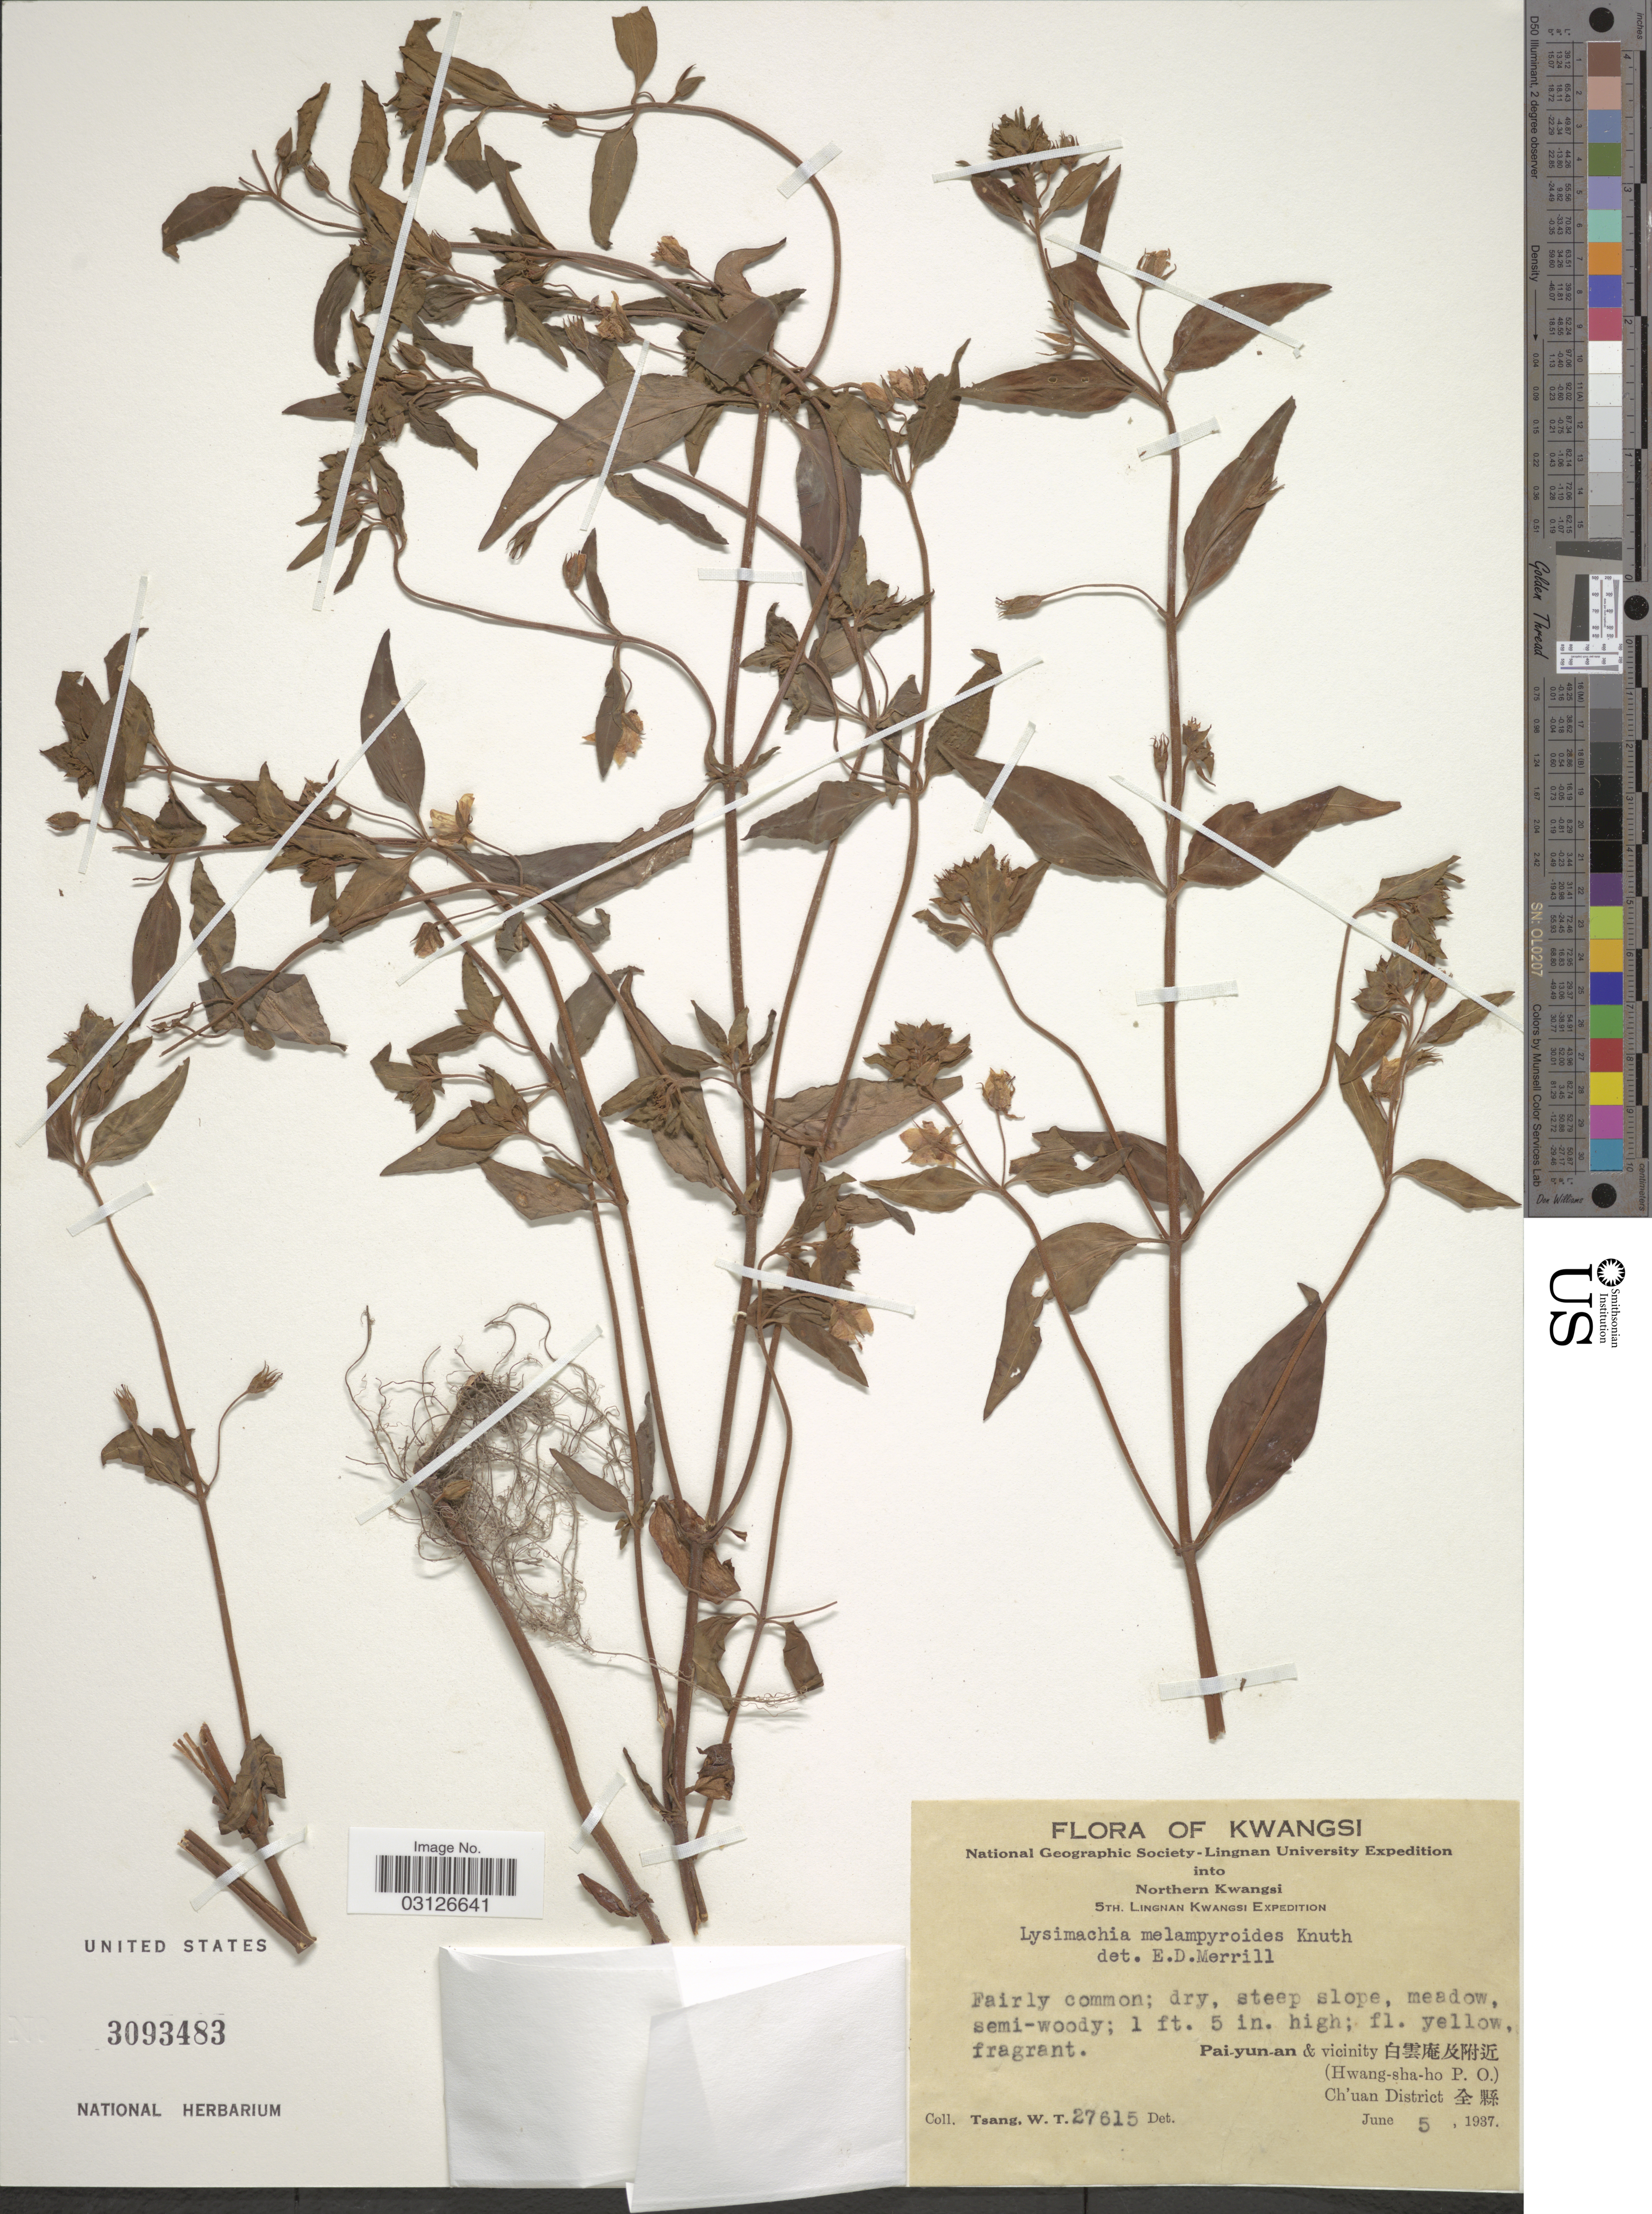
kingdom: Plantae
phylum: Tracheophyta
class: Magnoliopsida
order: Ericales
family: Primulaceae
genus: Lysimachia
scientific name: Lysimachia melampyroides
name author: R. Knuth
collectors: W. T. Tsang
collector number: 27615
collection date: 1937-06-05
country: China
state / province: Guangxi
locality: Kwangsi.Northern Kwangsi. Pai-yun-an & vicinity (Hwang-sha-ho P. O.) Ch'uan District .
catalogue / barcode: US 3093483